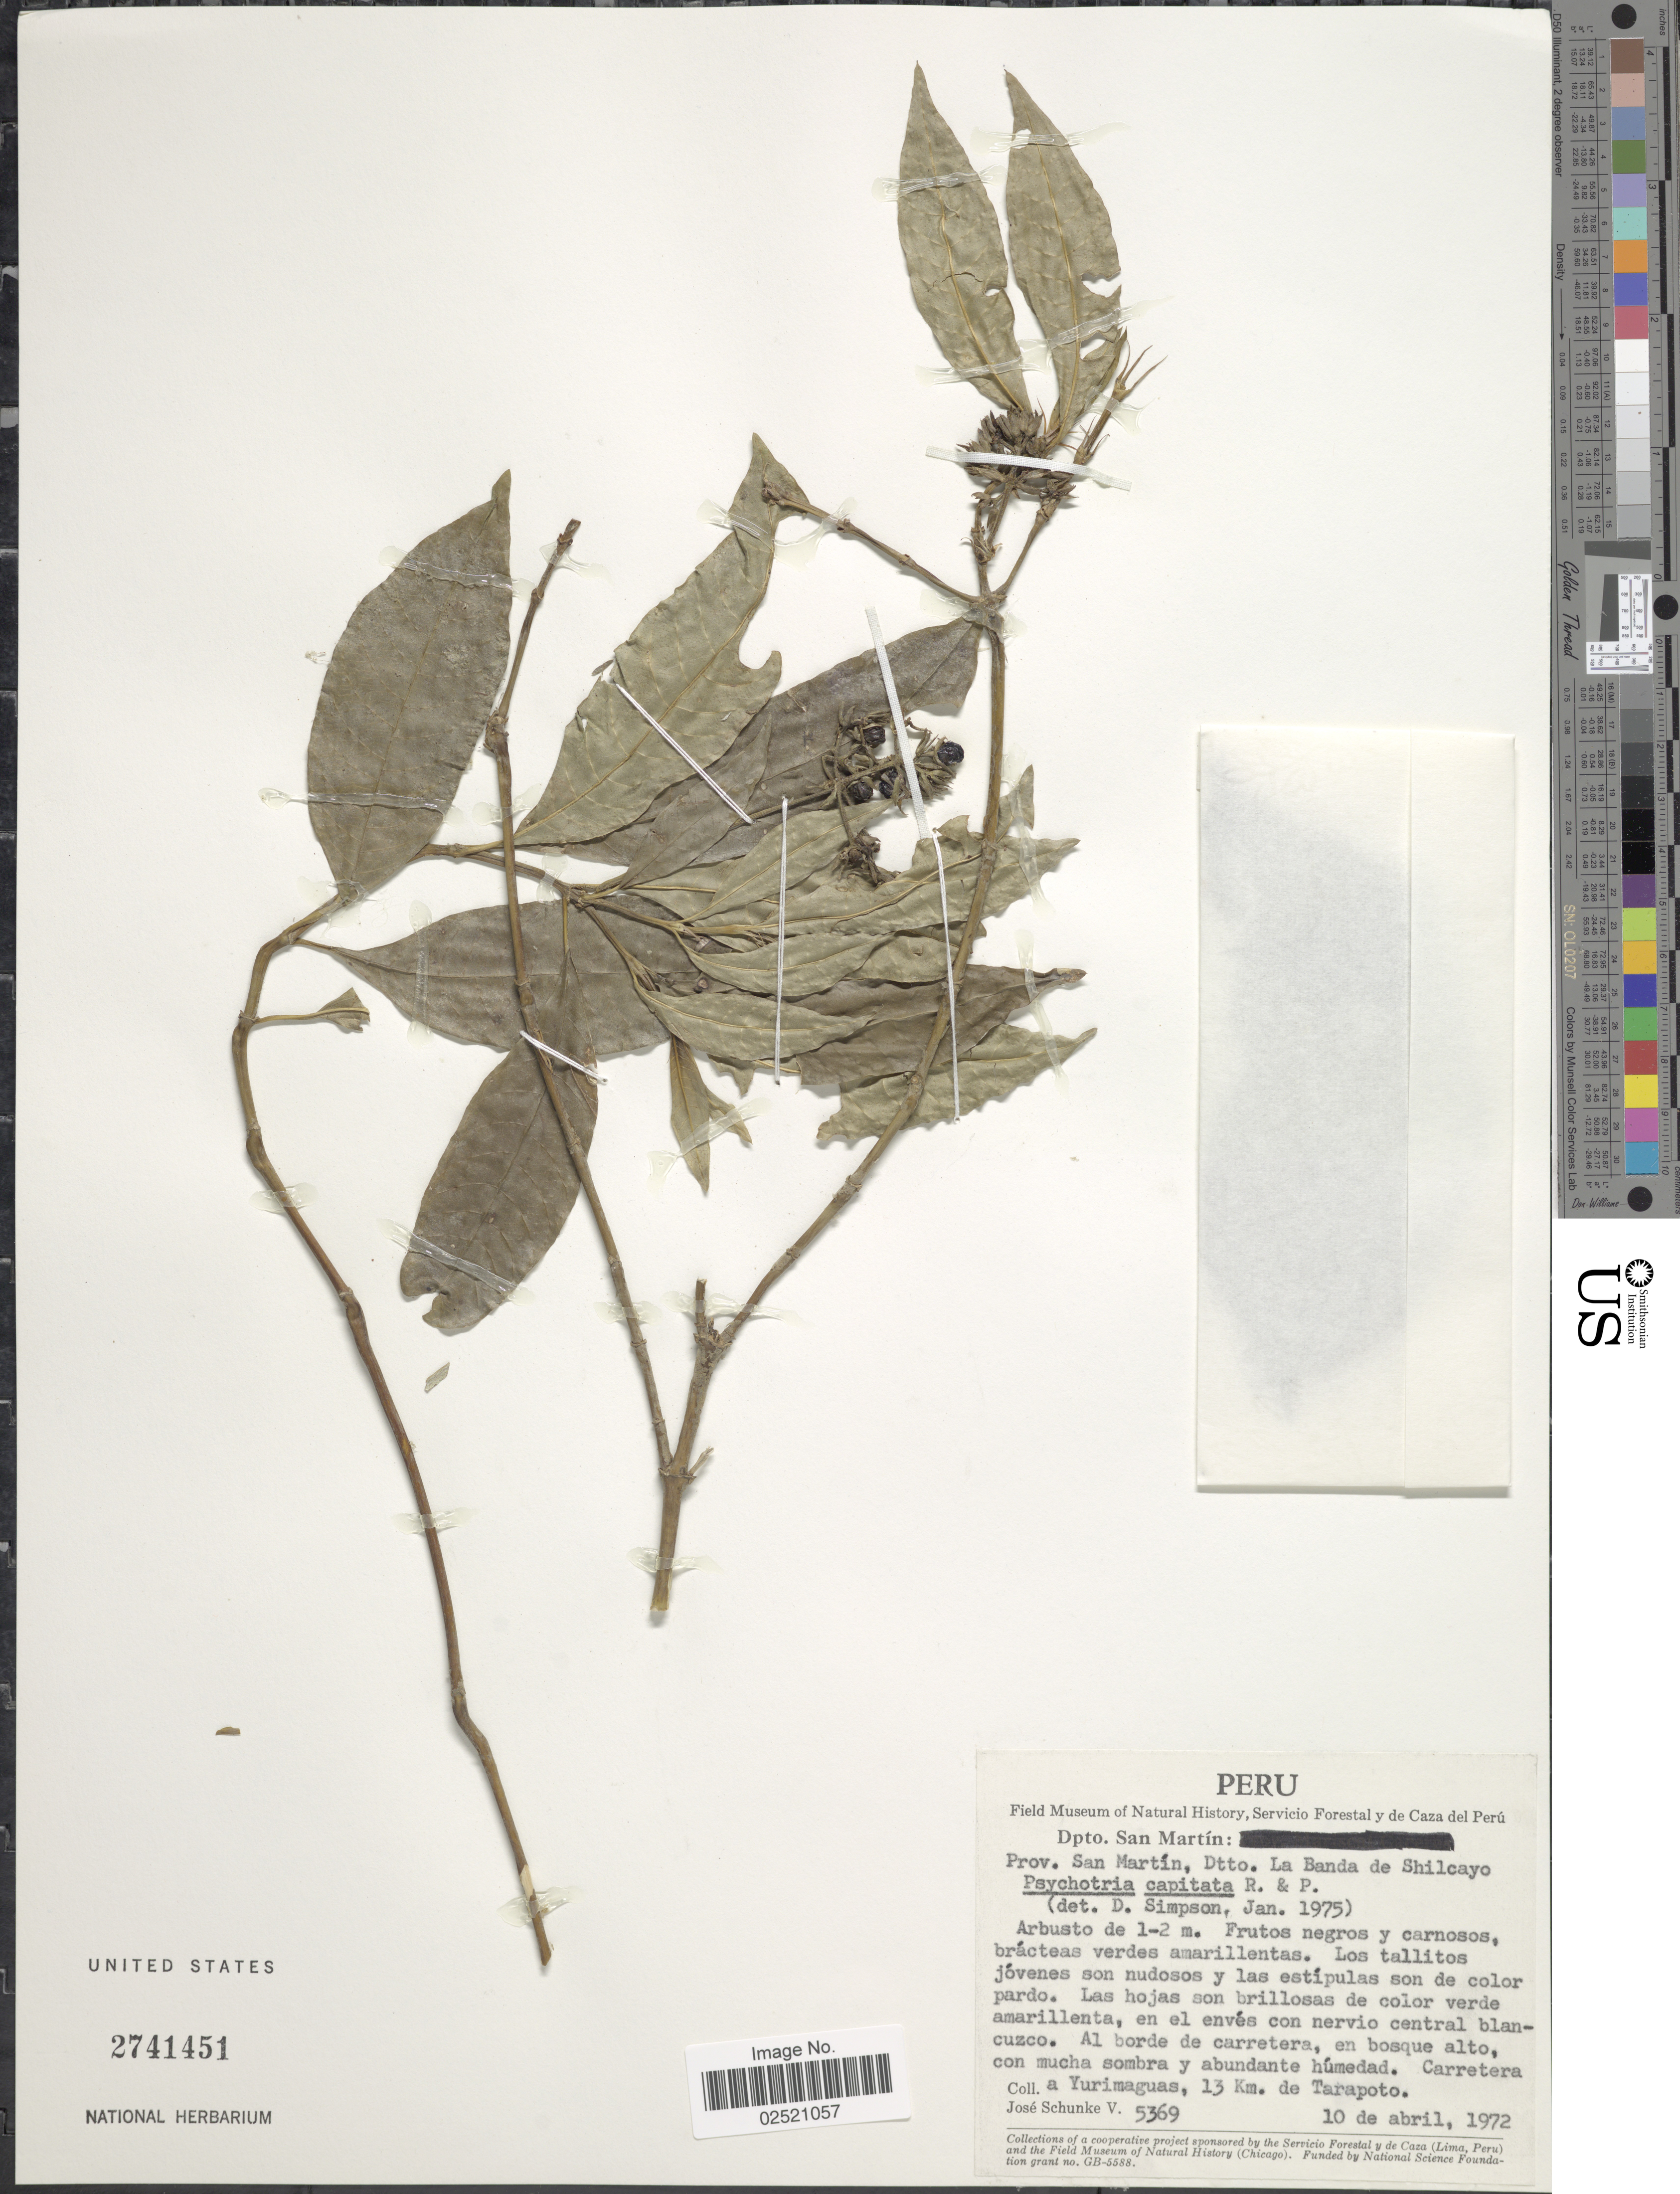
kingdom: Plantae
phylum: Tracheophyta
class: Magnoliopsida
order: Gentianales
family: Rubiaceae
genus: Psychotria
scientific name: Psychotria capitata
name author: Ruiz & Pav.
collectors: J. Schunke Vigo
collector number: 5369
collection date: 1972-04-10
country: Peru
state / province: San Martín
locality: Prov. San Martin, Dtto. La Banda de Shilcayo, al borde de carretera, en bosque alto, Carretera a Yurimaguas, 13 km. de Tarapoto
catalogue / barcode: US 2741451